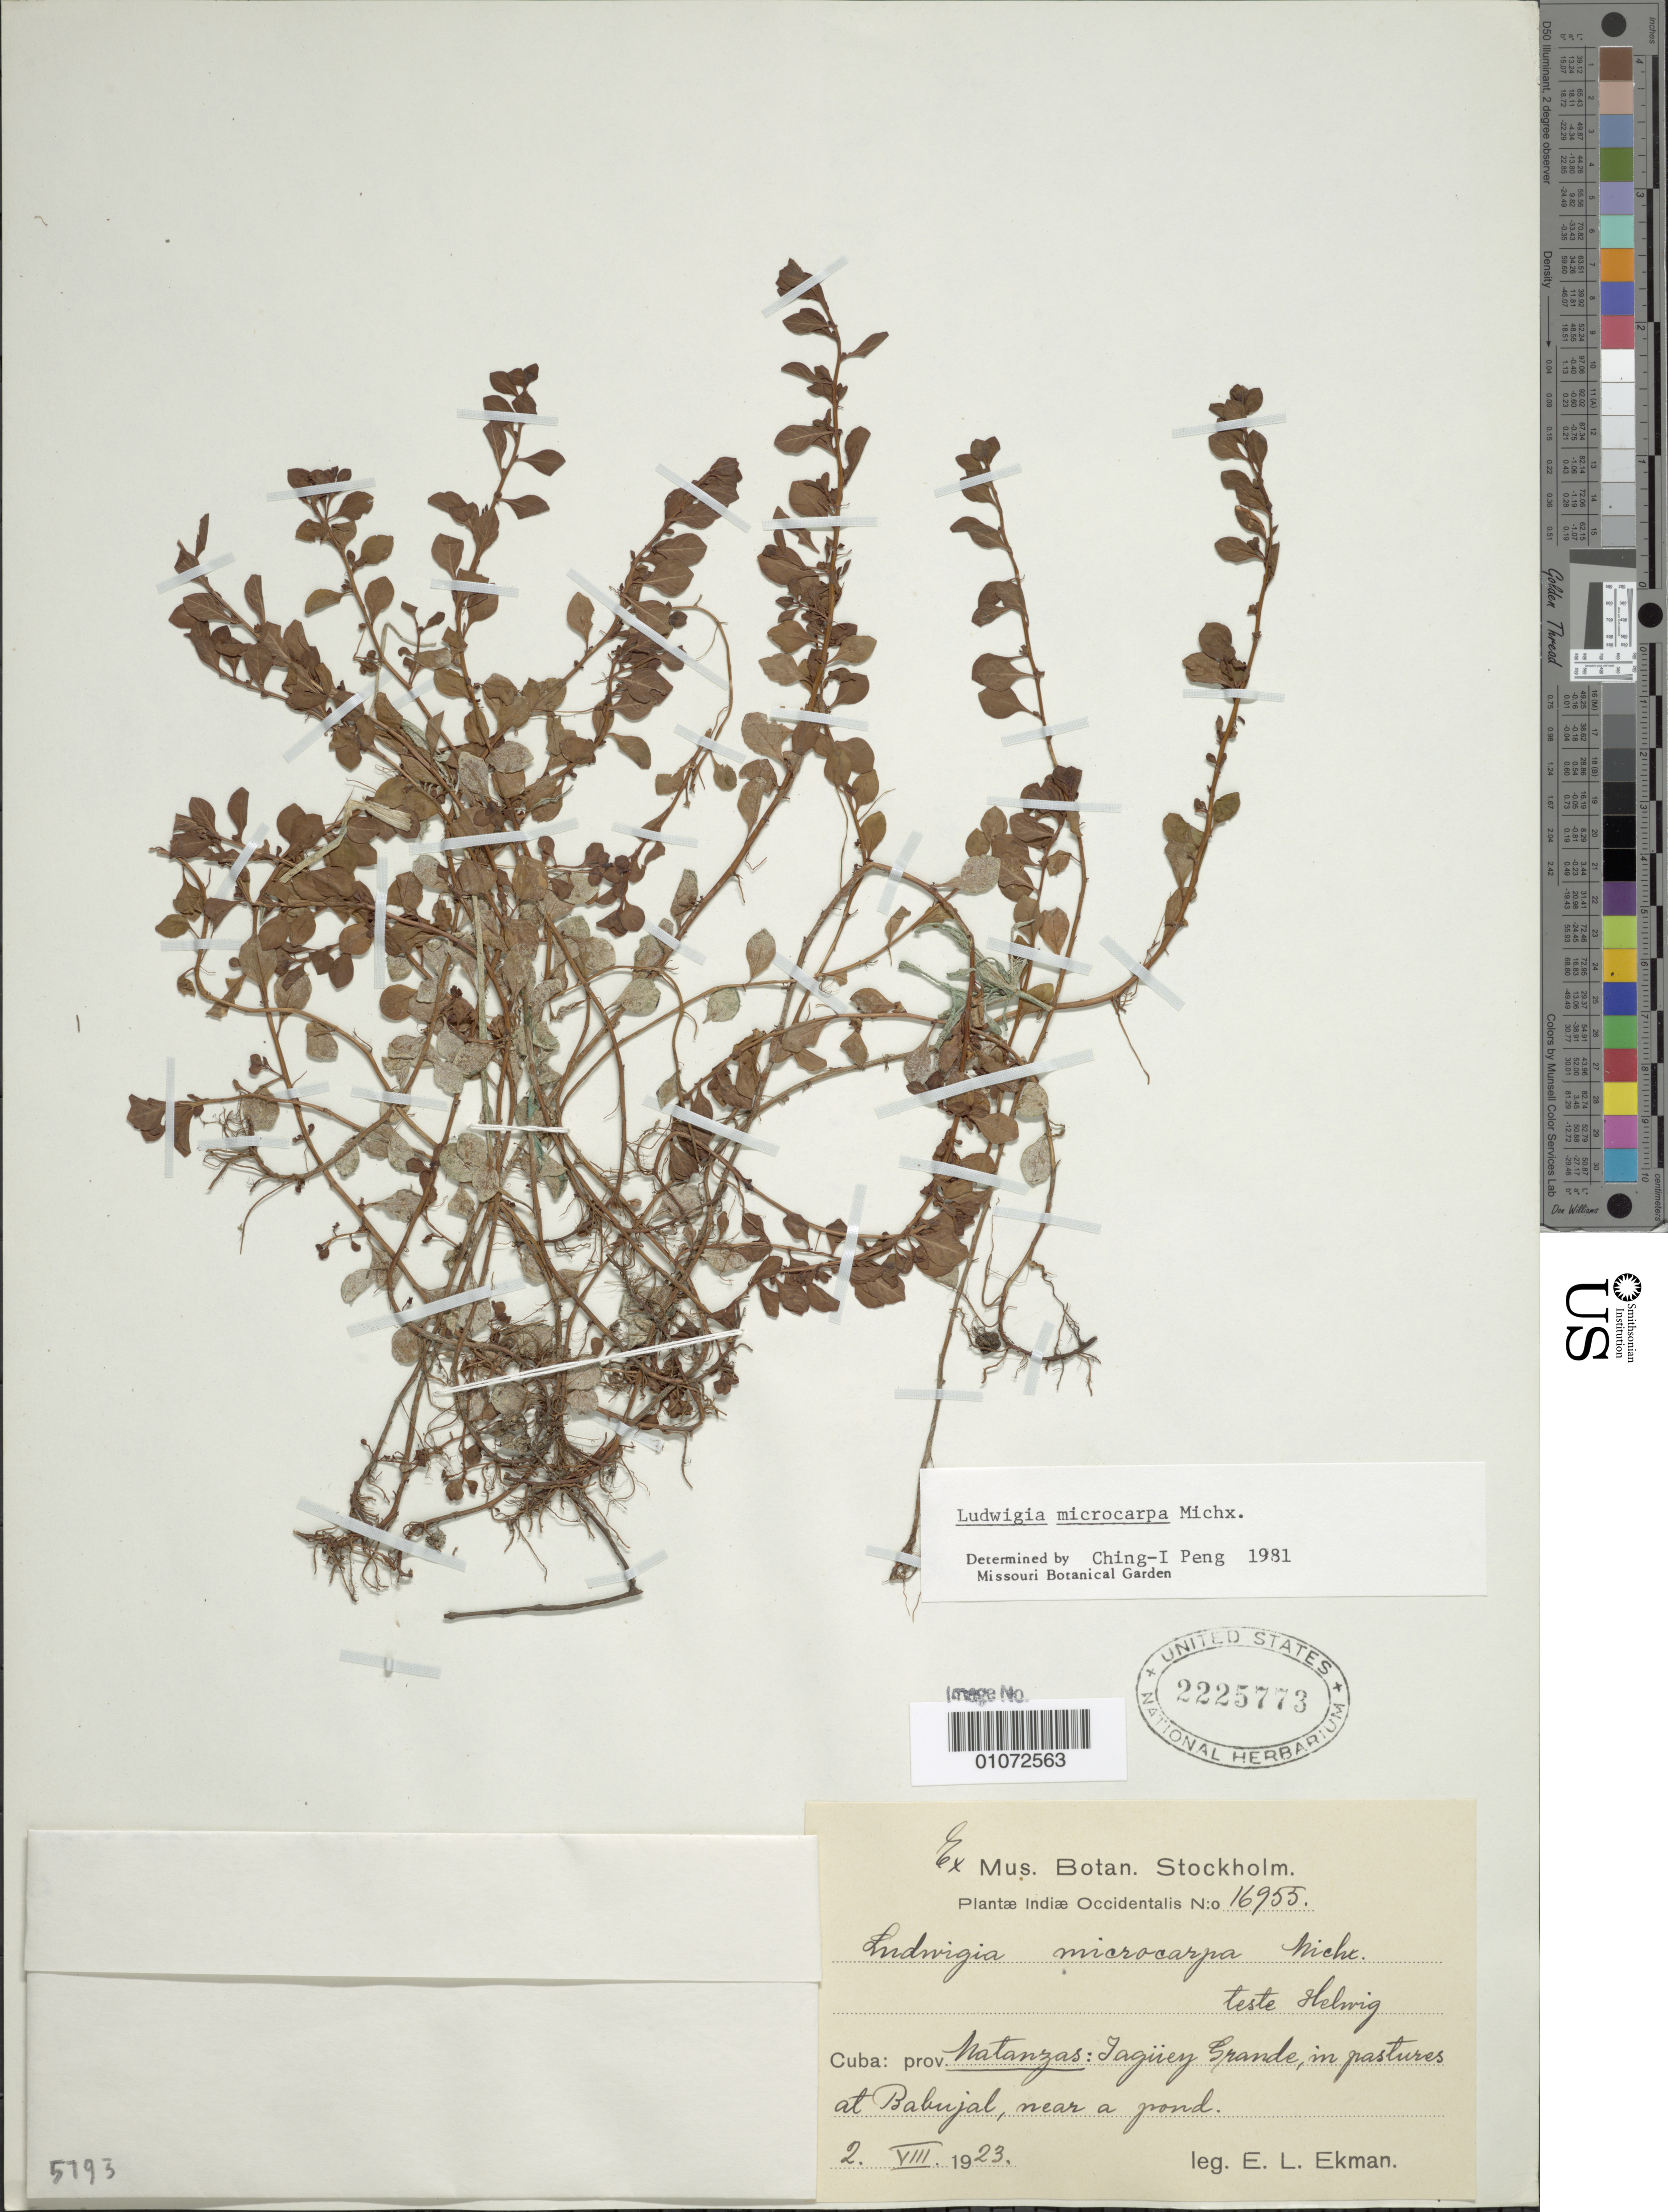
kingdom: Plantae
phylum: Tracheophyta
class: Magnoliopsida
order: Myrtales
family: Onagraceae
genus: Ludwigia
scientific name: Ludwigia microcarpa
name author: Michx.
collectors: E. L. Ekman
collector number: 16955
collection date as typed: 02 Aug 1923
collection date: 1923-08-02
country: Cuba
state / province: Matanzas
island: Cuba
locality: Taguey Grande, in pastures at Babujal, near a pond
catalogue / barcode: US 2225773